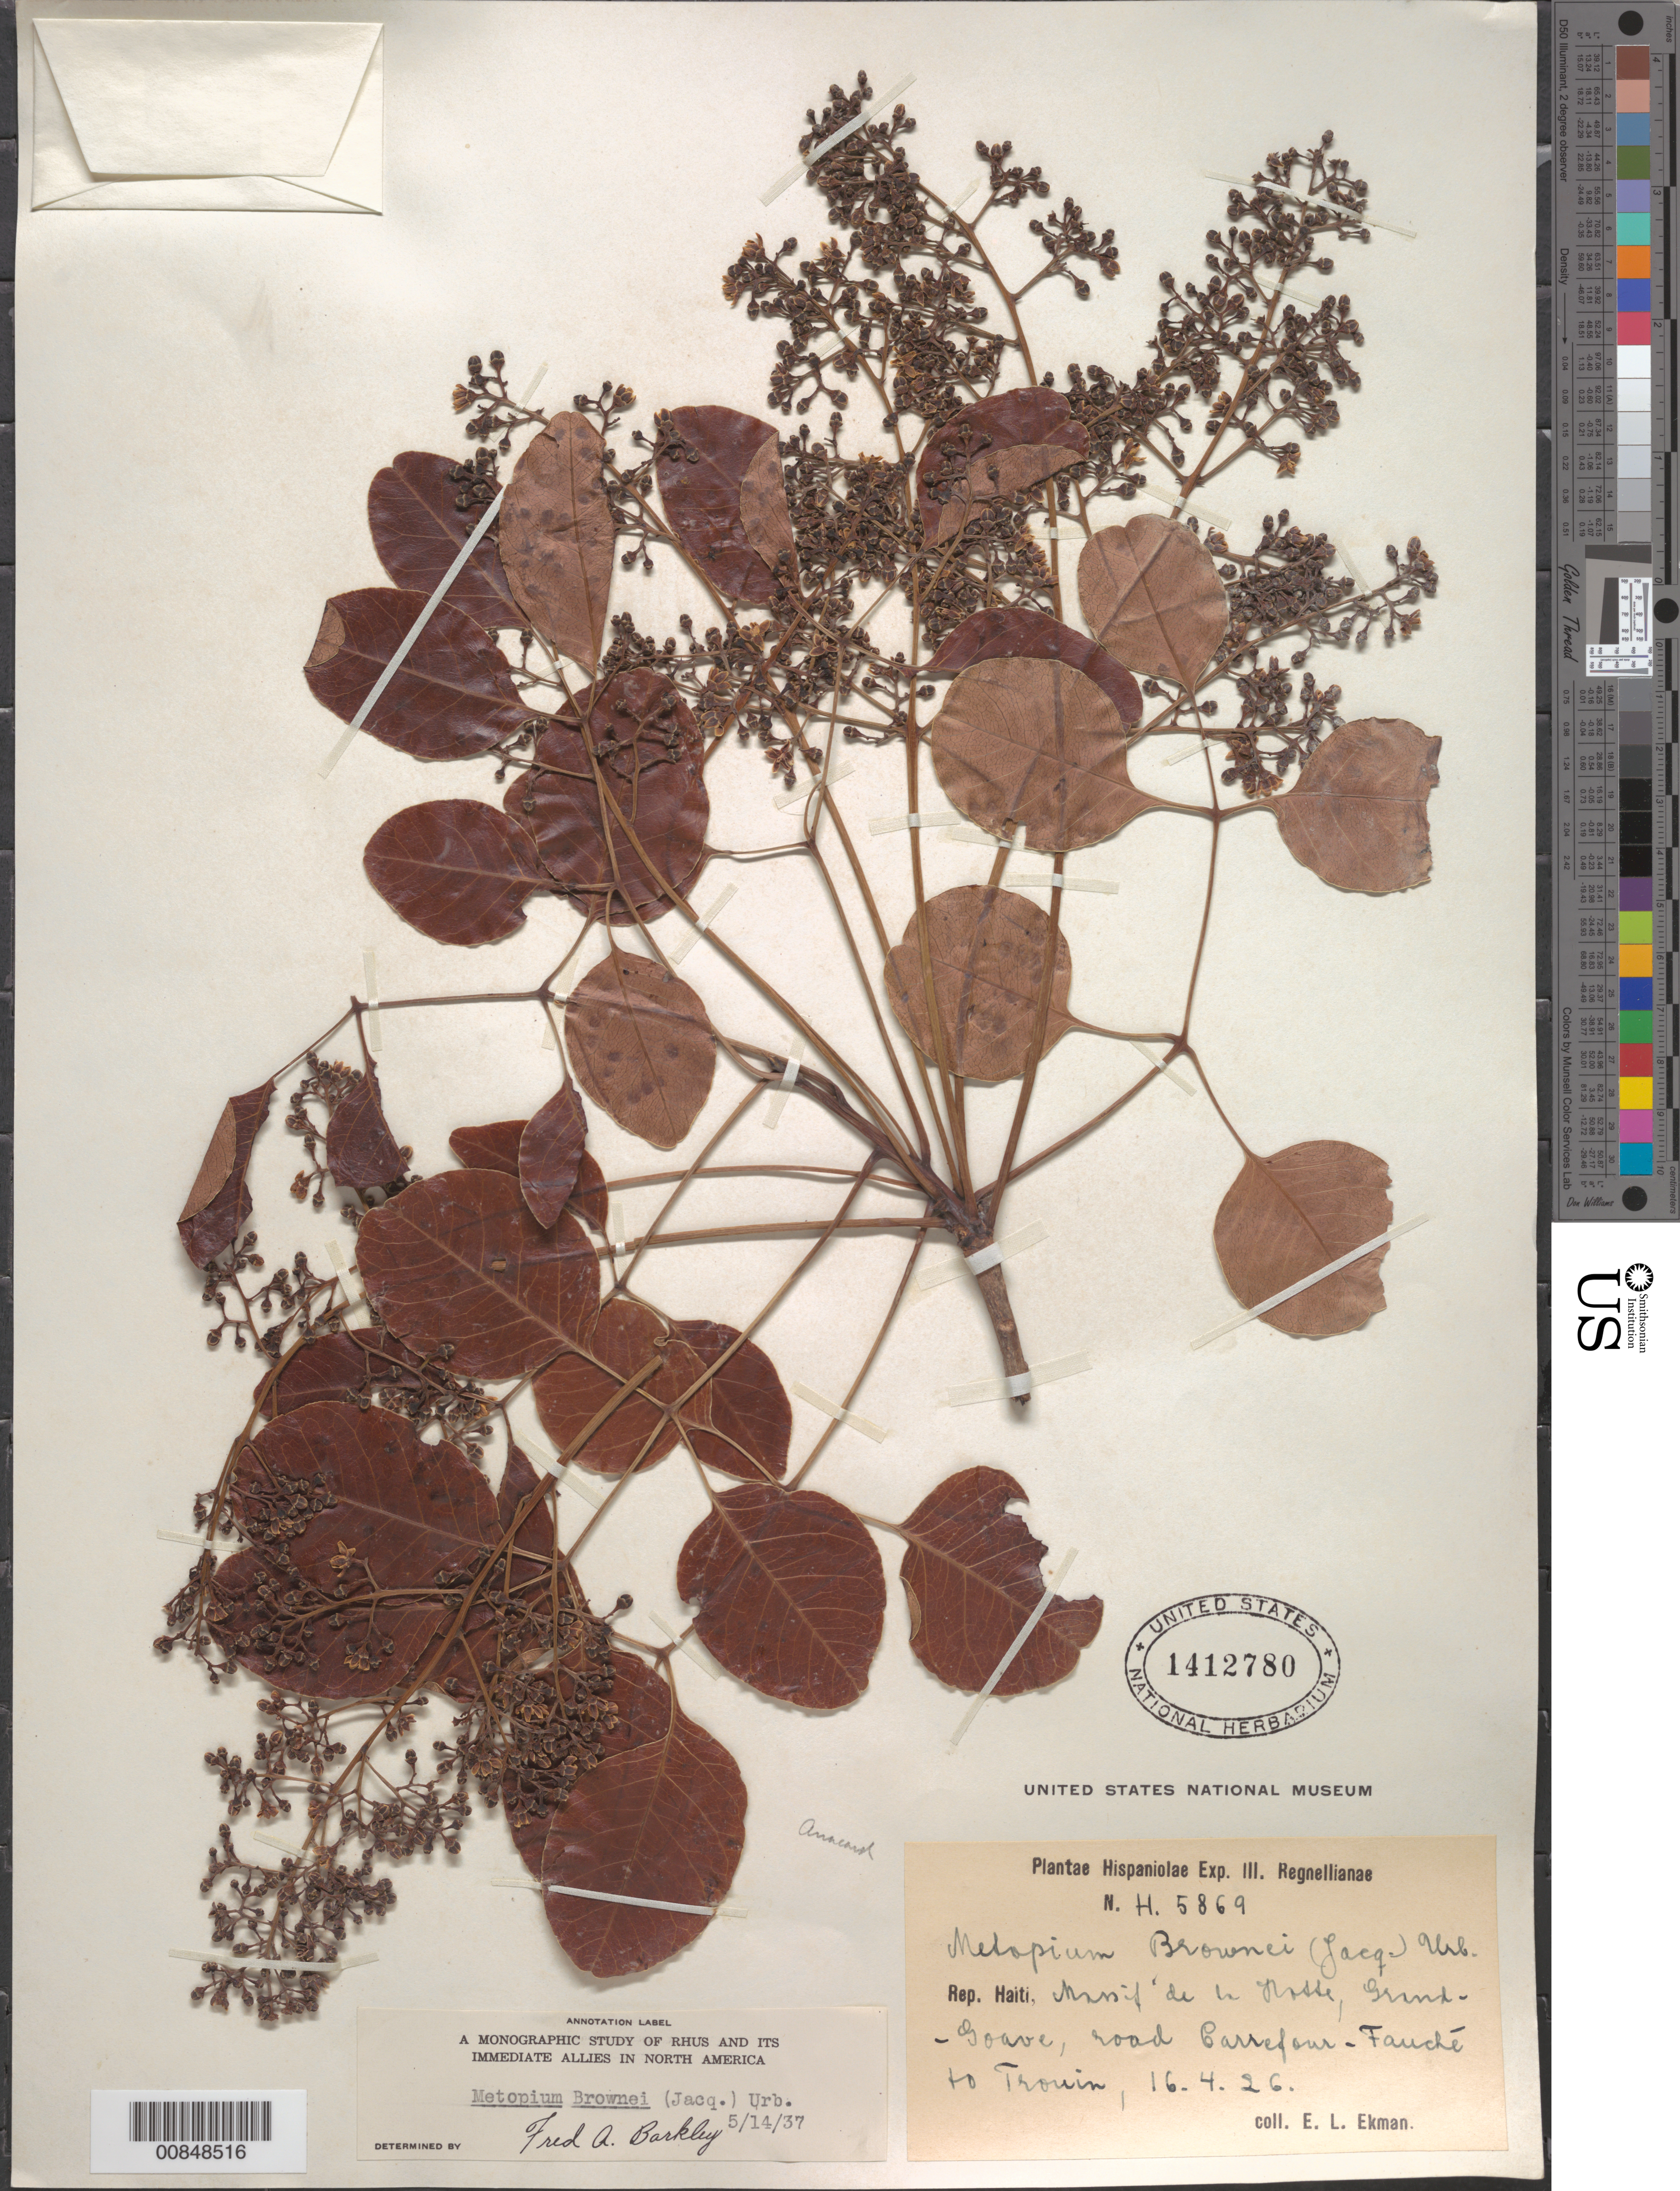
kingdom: Plantae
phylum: Tracheophyta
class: Magnoliopsida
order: Sapindales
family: Anacardiaceae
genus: Metopium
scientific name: Metopium brownei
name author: (Jacq.) Urb.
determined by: Barkley, F. A.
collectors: E. L. Ekman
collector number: H 5869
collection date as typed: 14 Apr 1926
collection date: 1926-04-14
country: Haiti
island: Hispaniola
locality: Massif de la Hotte, Grand-Goave, road Carrefour-Fauché to Trouin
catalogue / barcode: US 1412780